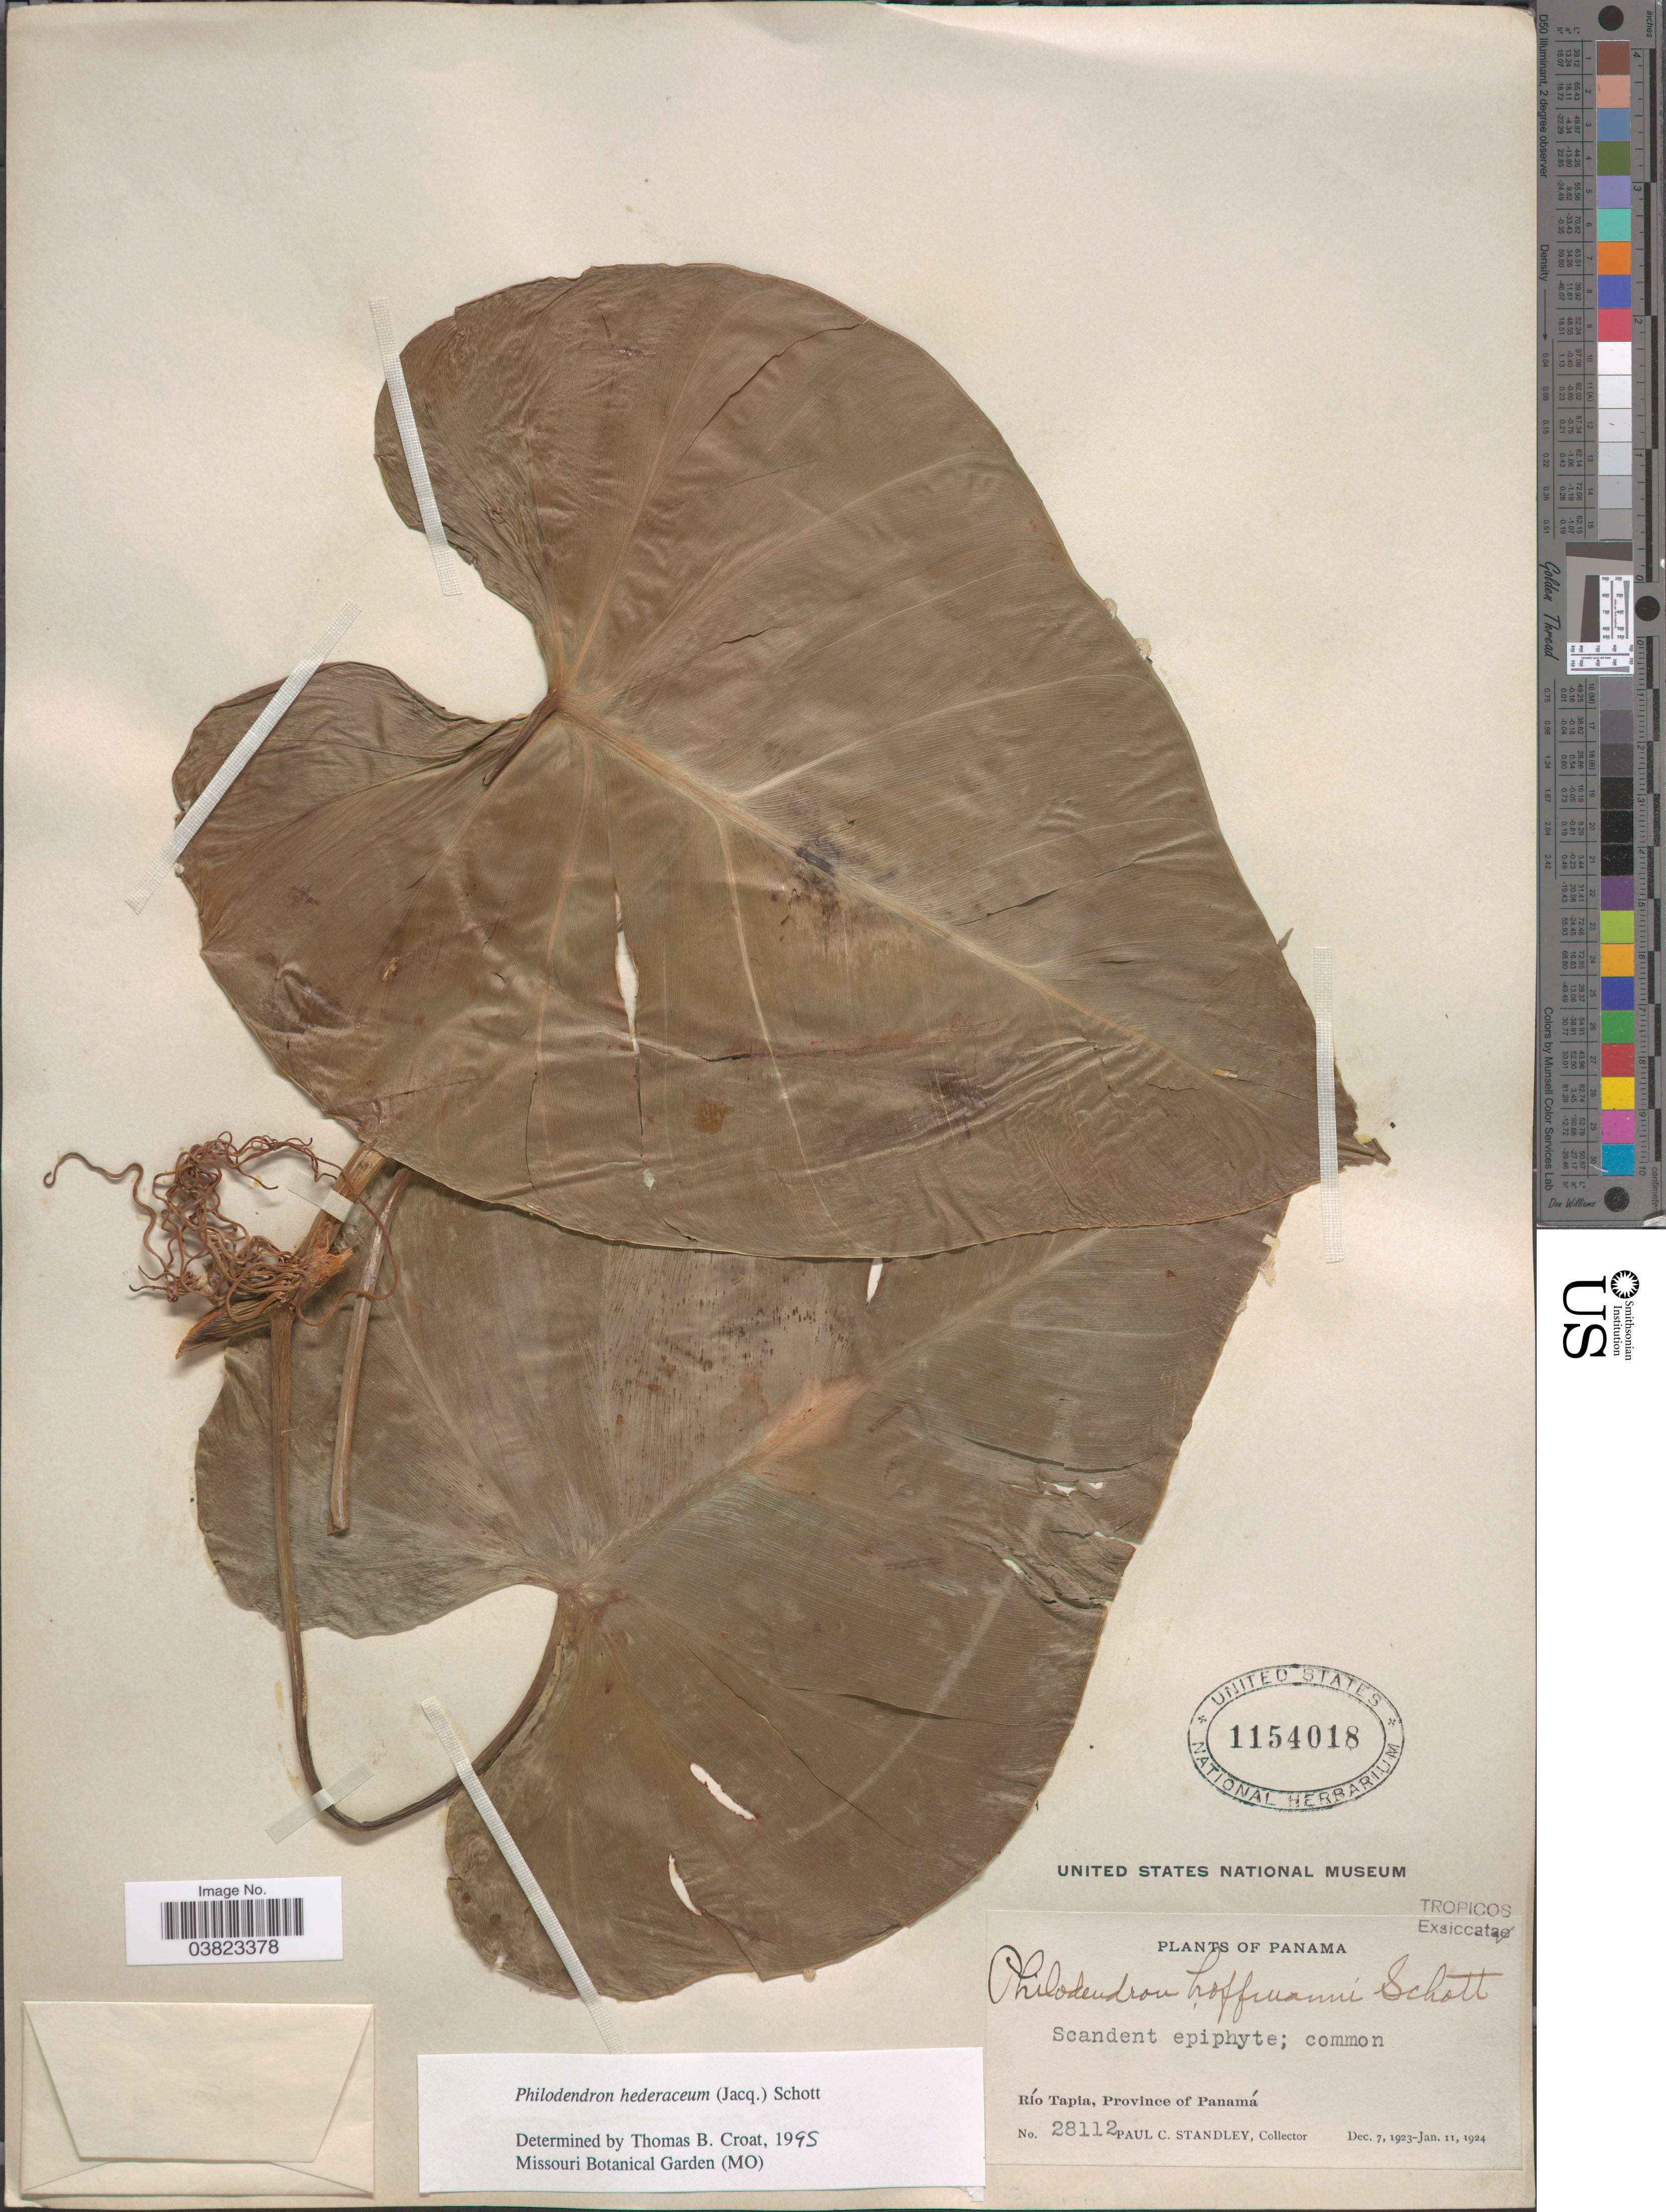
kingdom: Plantae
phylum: Tracheophyta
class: Liliopsida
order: Alismatales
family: Araceae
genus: Philodendron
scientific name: Philodendron hederaceum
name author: (Jacq.) Schott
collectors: P. C. Standley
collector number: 28112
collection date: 1923-12-07/1924-01-11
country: Panama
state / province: Panamá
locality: Río Tapia.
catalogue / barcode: US 1154018